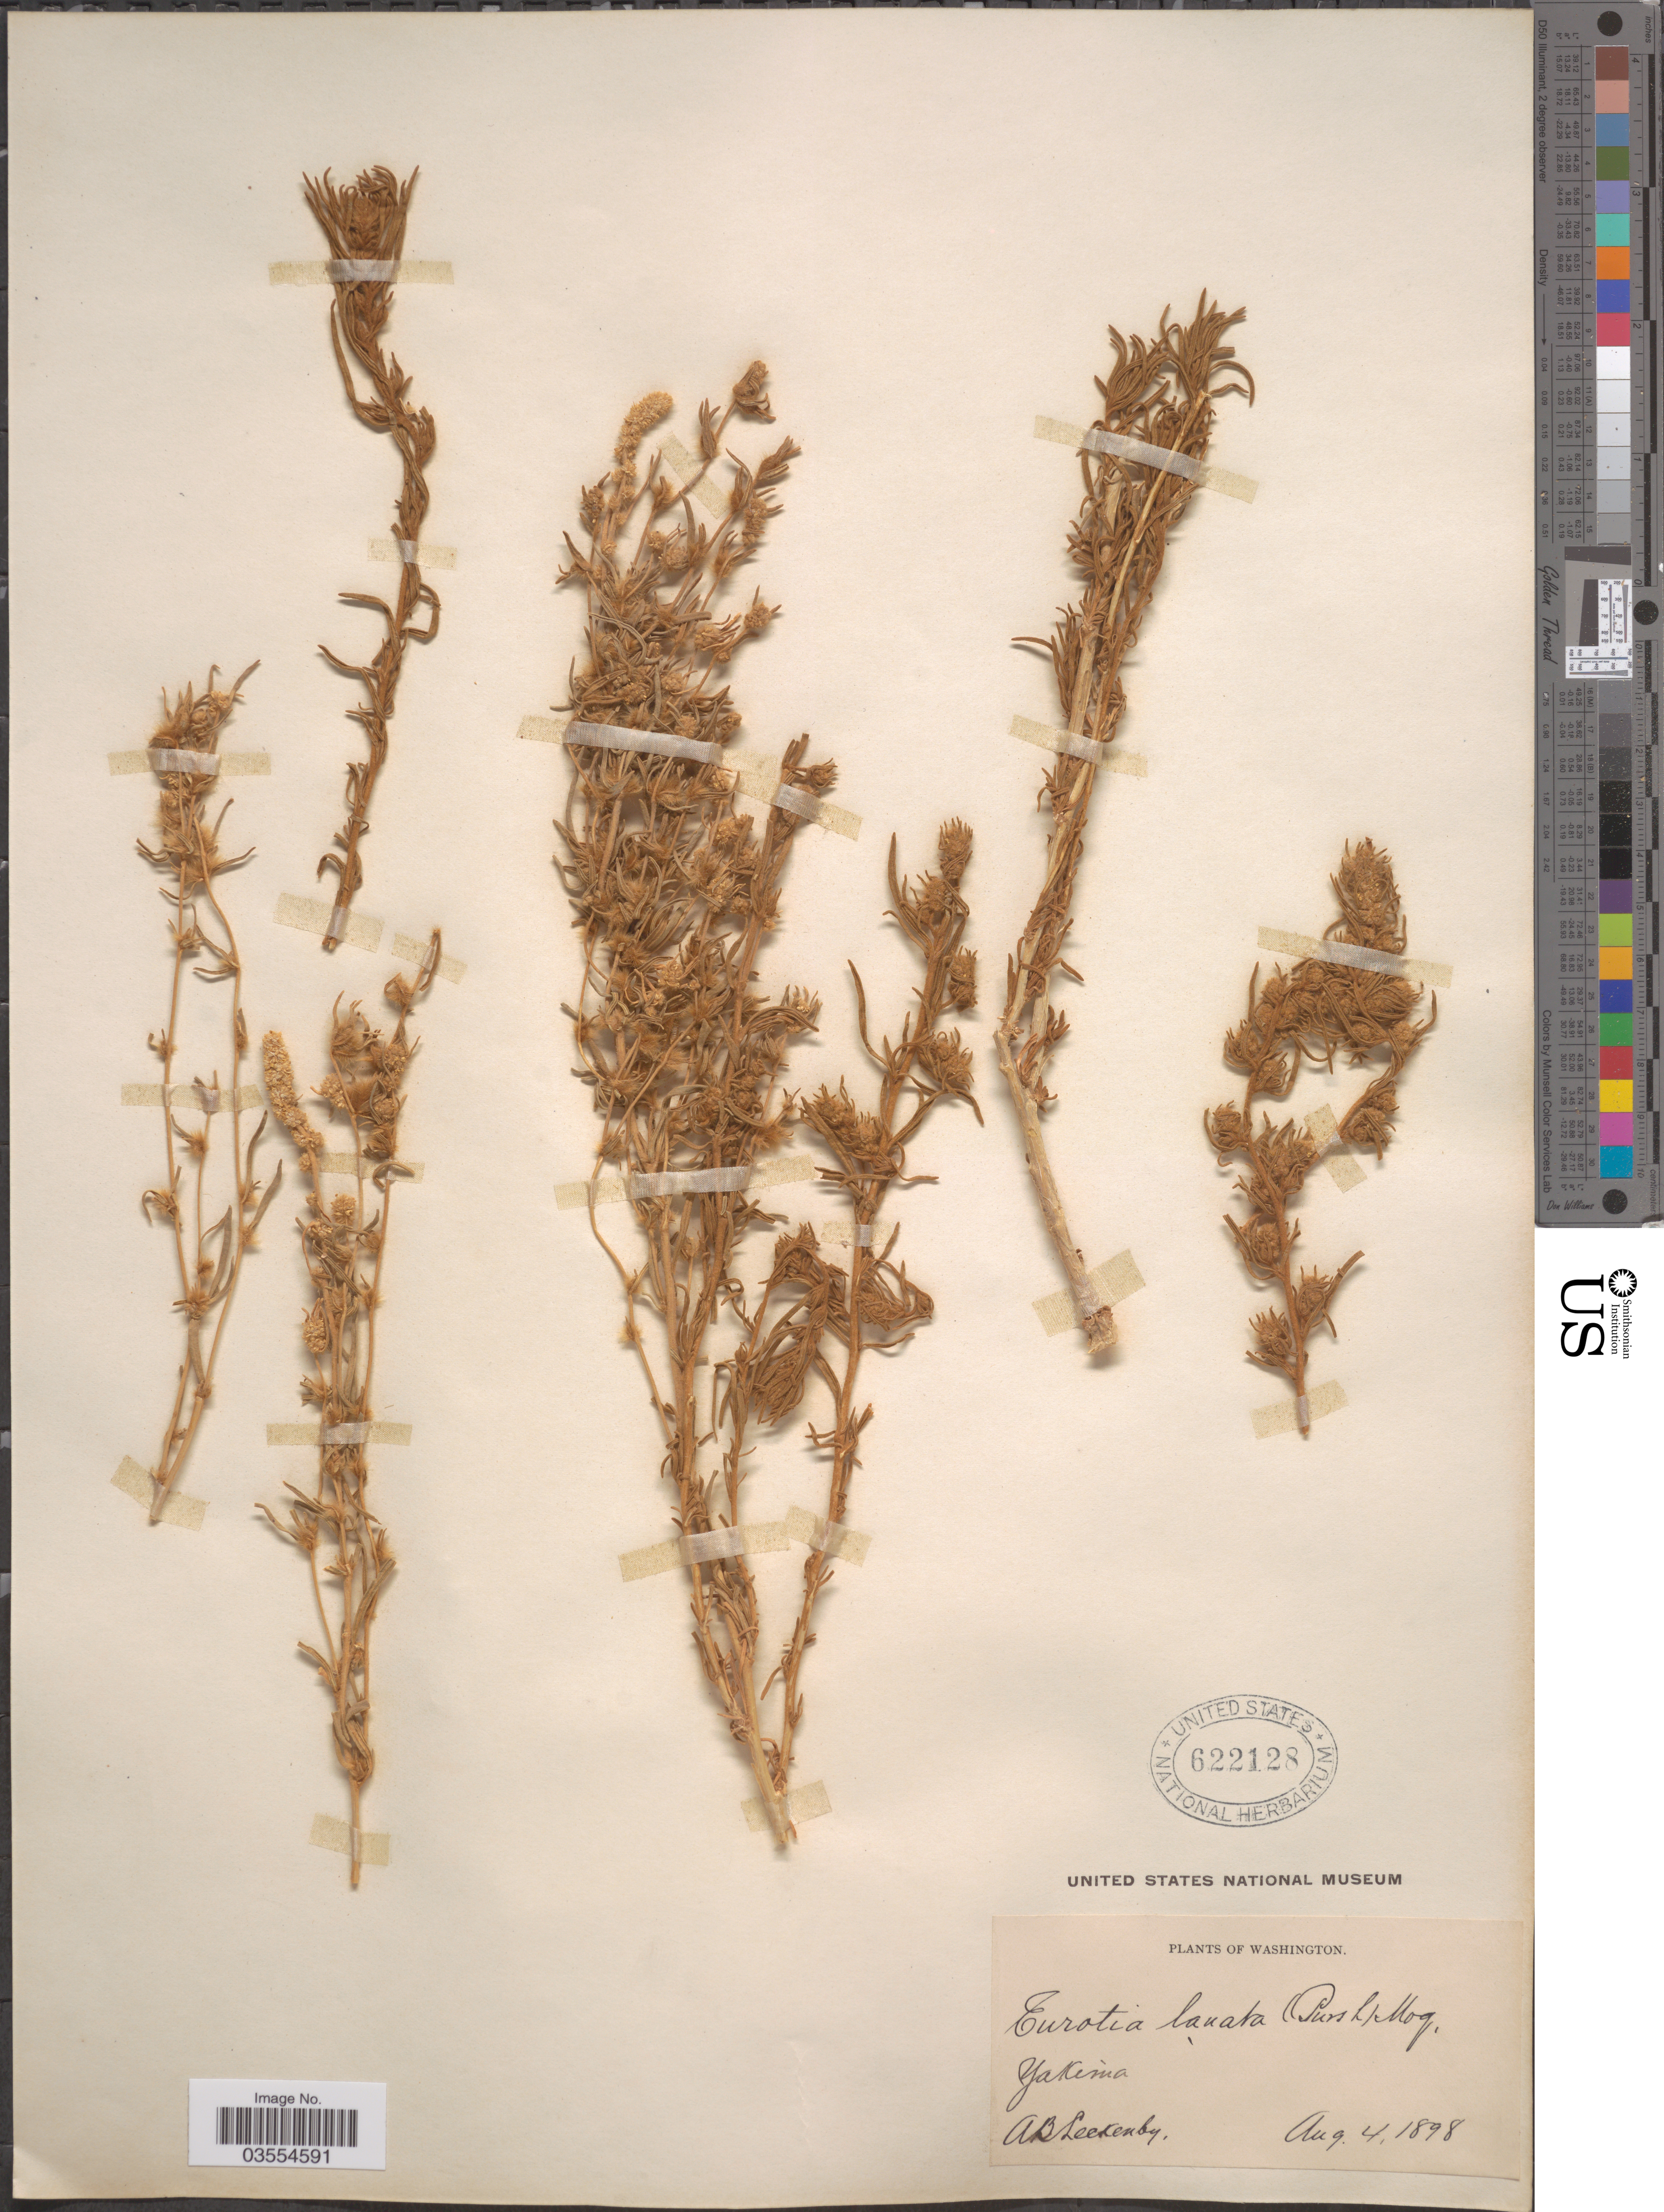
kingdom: Plantae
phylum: Tracheophyta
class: Magnoliopsida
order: Caryophyllales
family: Amaranthaceae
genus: Krascheninnikovia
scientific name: Krascheninnikovia lanata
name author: (Pursh) A. Meeuse & A.Smit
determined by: U.S. National Herbarium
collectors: A. Leckenby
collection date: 1898-08-04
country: United States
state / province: Washington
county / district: Yakima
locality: Yakima.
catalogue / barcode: US 622128